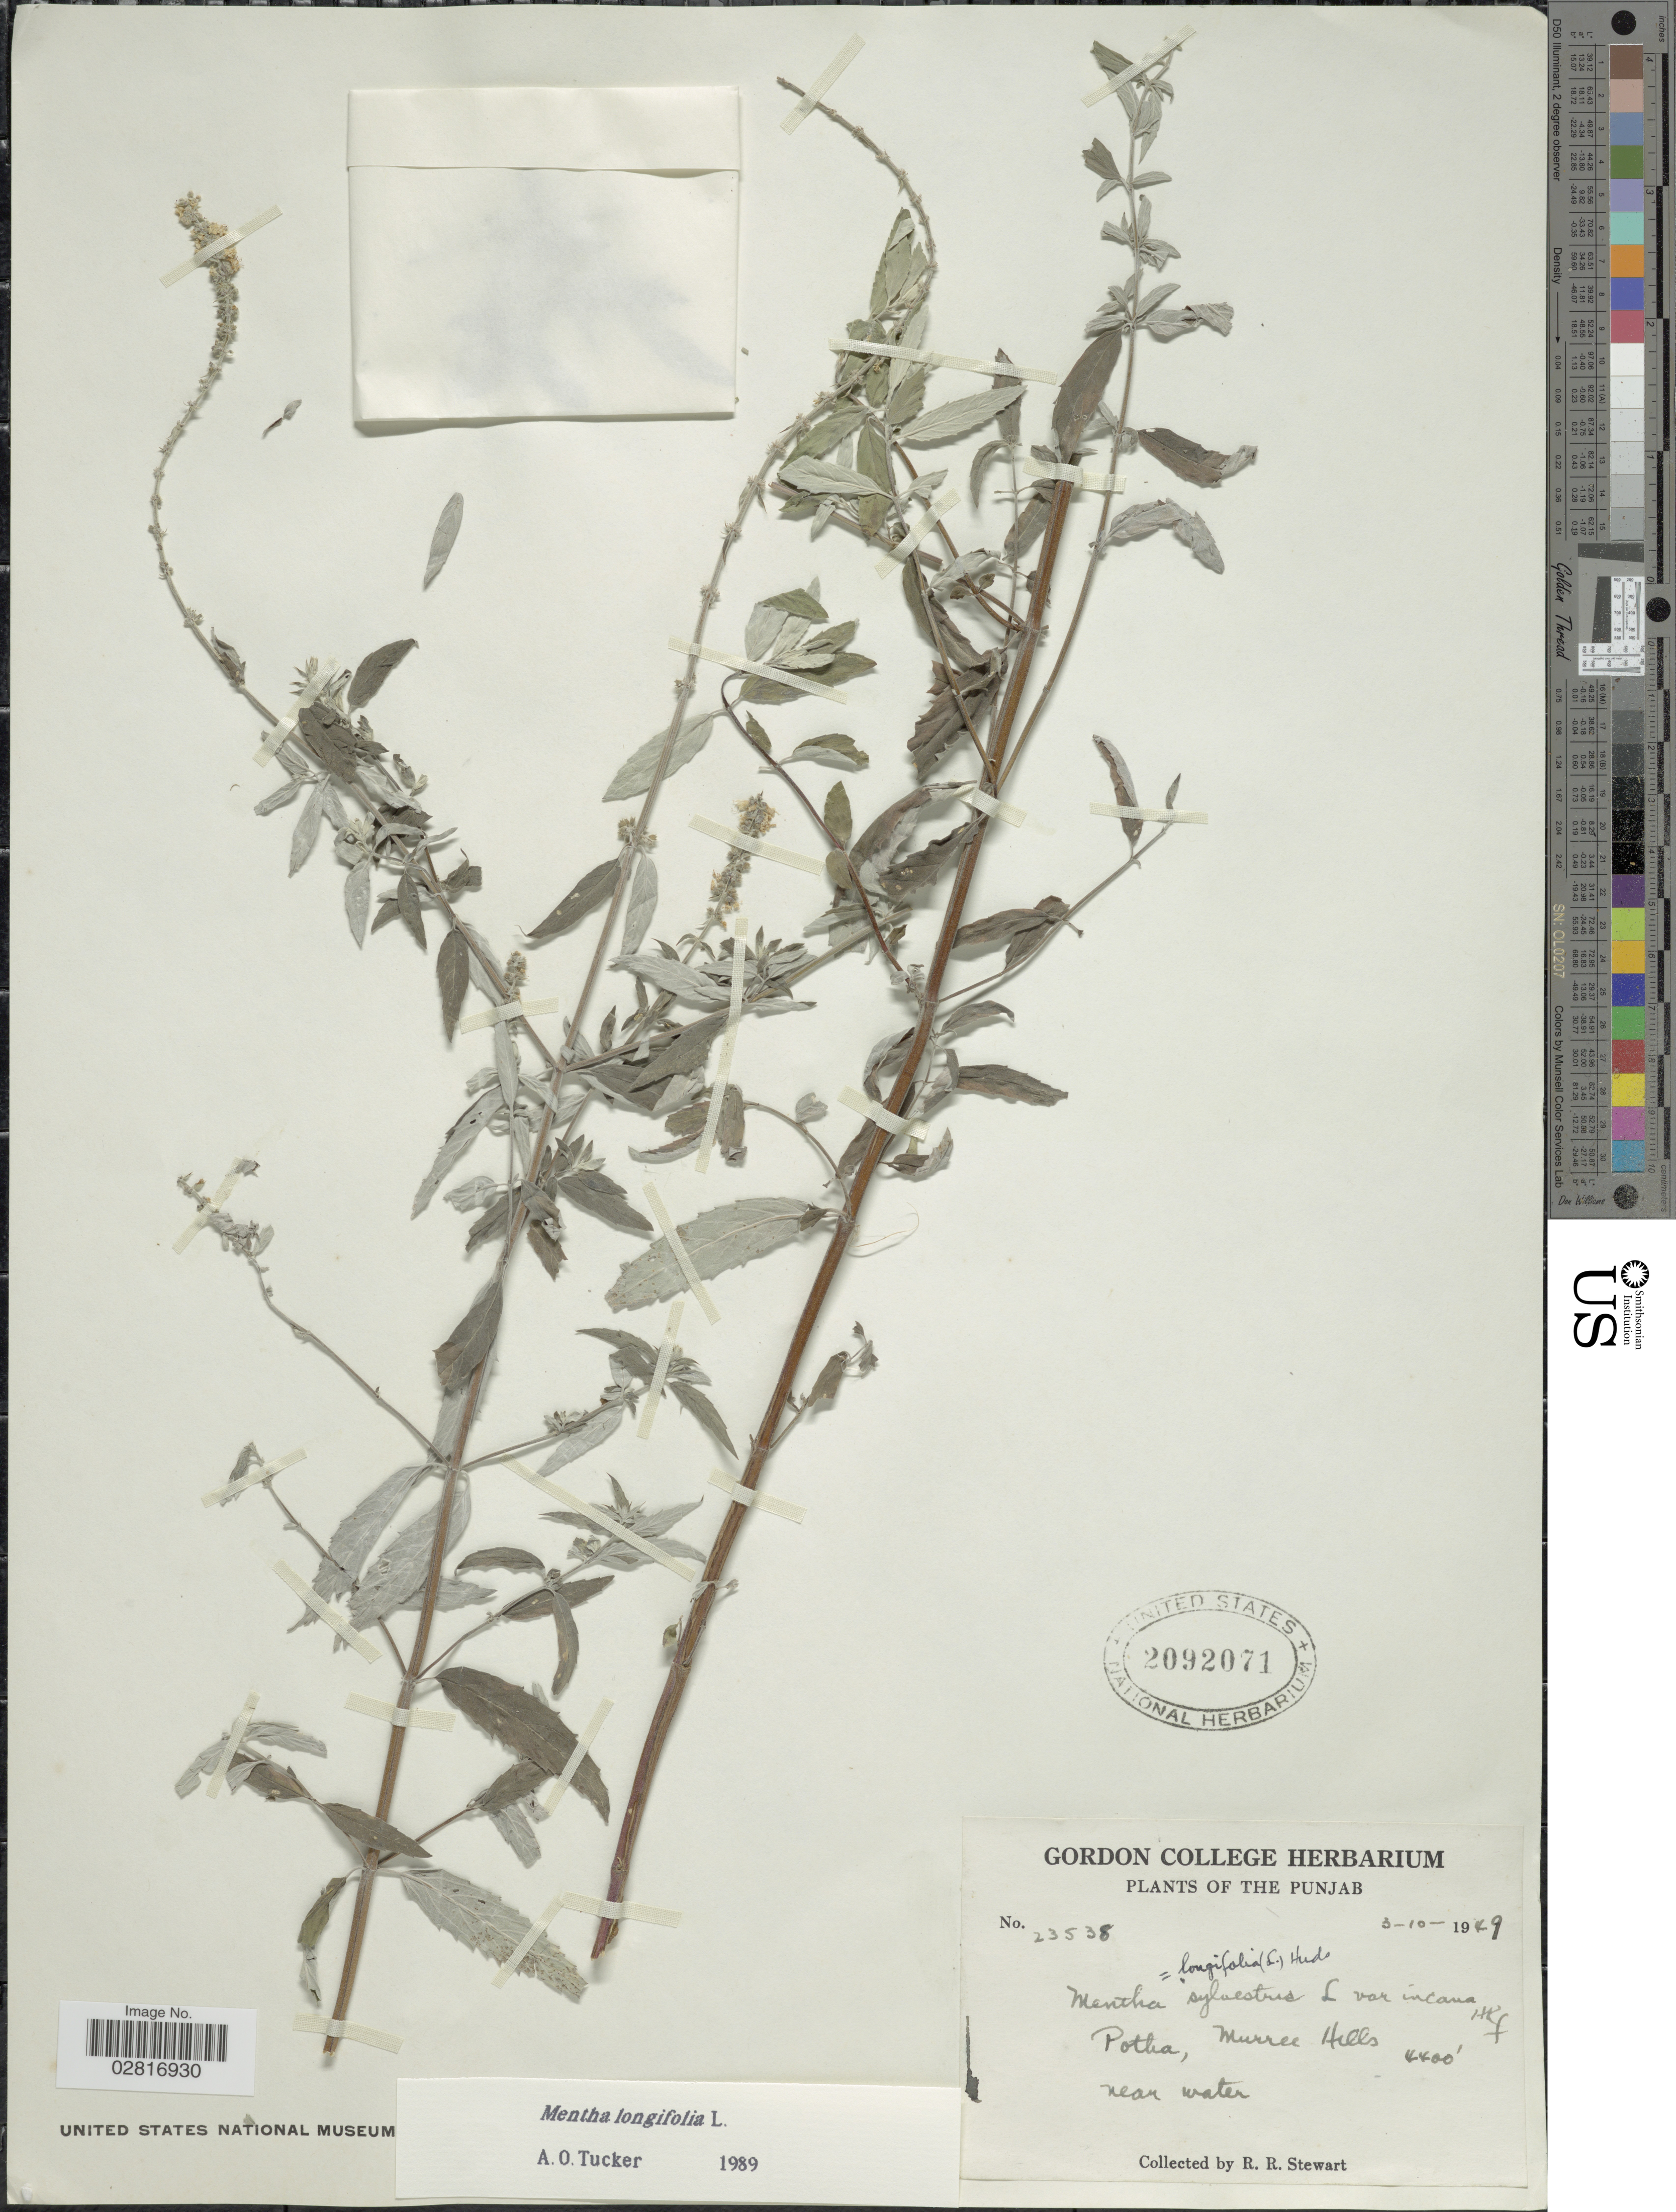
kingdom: Plantae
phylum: Tracheophyta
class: Magnoliopsida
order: Lamiales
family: Lamiaceae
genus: Mentha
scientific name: Mentha longifolia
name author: (L.) L.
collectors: R. R. Stewart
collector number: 23538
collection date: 1949-10-03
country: Pakistan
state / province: Punjab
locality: The Punjab, Potha, Murree Hills, near water.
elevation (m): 1341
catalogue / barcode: US 2092071